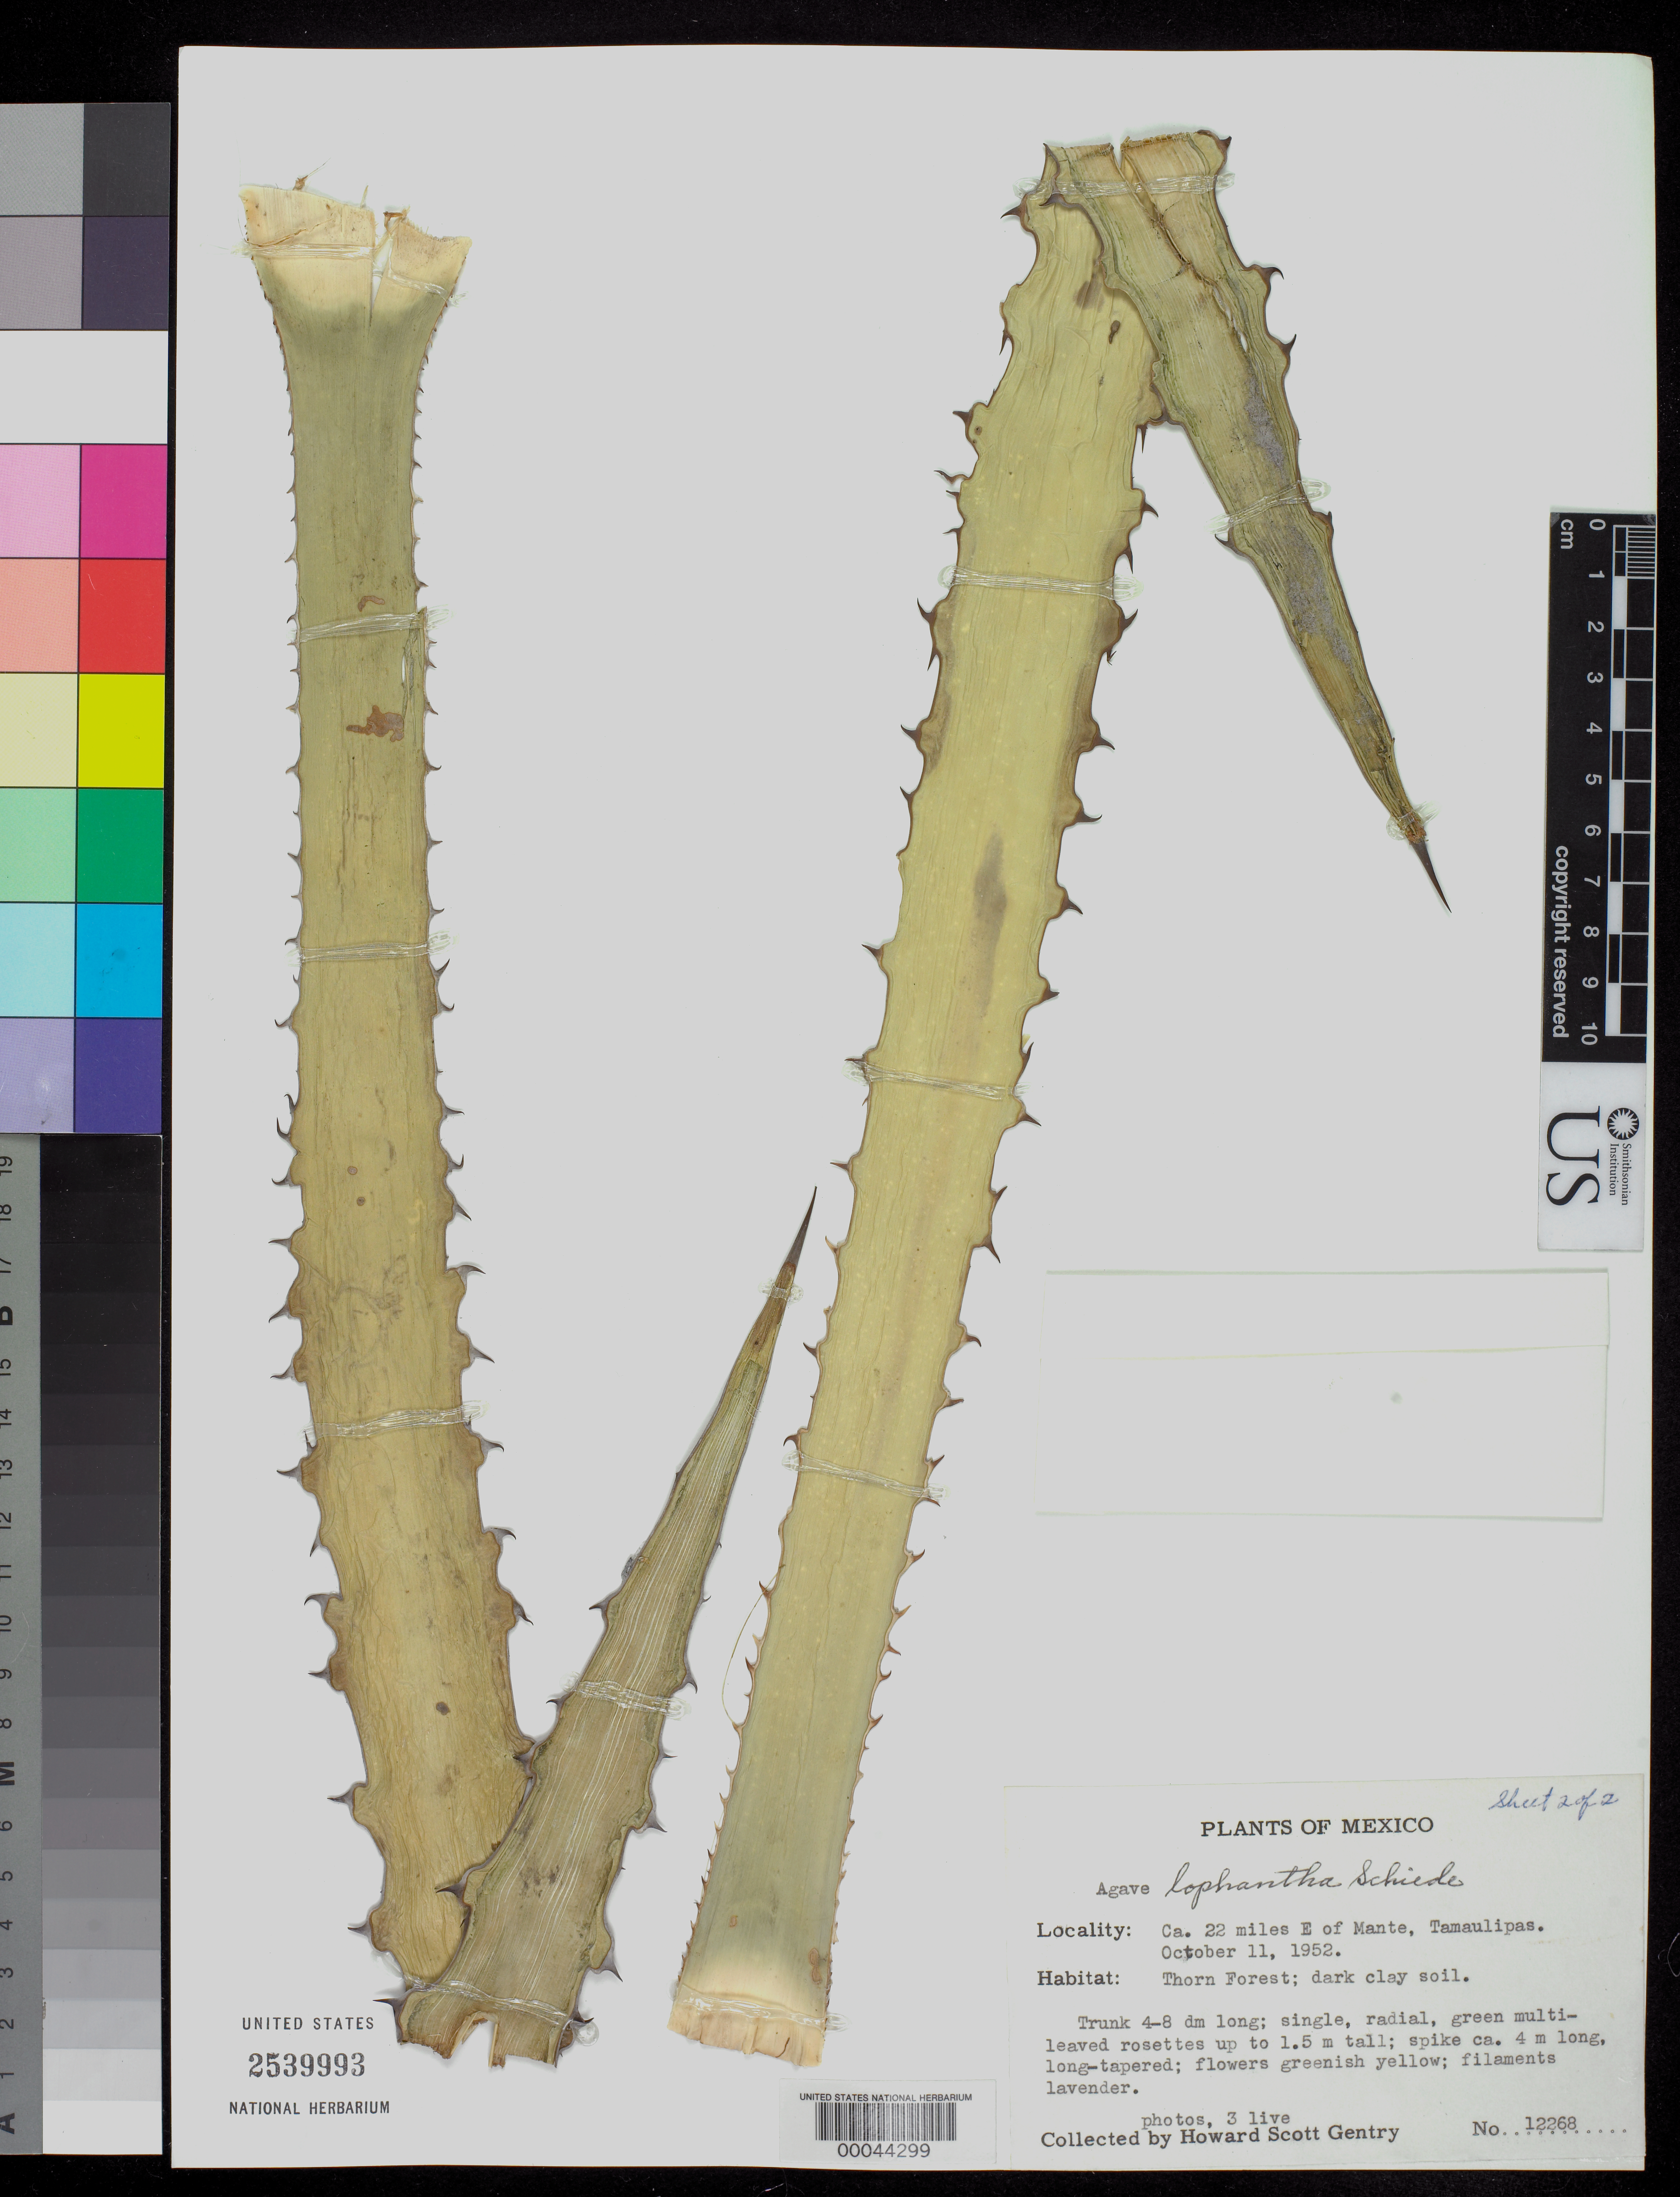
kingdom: Plantae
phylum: Tracheophyta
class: Liliopsida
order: Asparagales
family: Asparagaceae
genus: Agave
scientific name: Agave lophantha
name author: Schiede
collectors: H. S. Gentry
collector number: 12268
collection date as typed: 11 Oct 1952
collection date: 1952-10-11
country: Mexico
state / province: Tamaulipas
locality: Ca 22 mi E of mante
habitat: Thorn forest; dark clay soil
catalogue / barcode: US 2539993